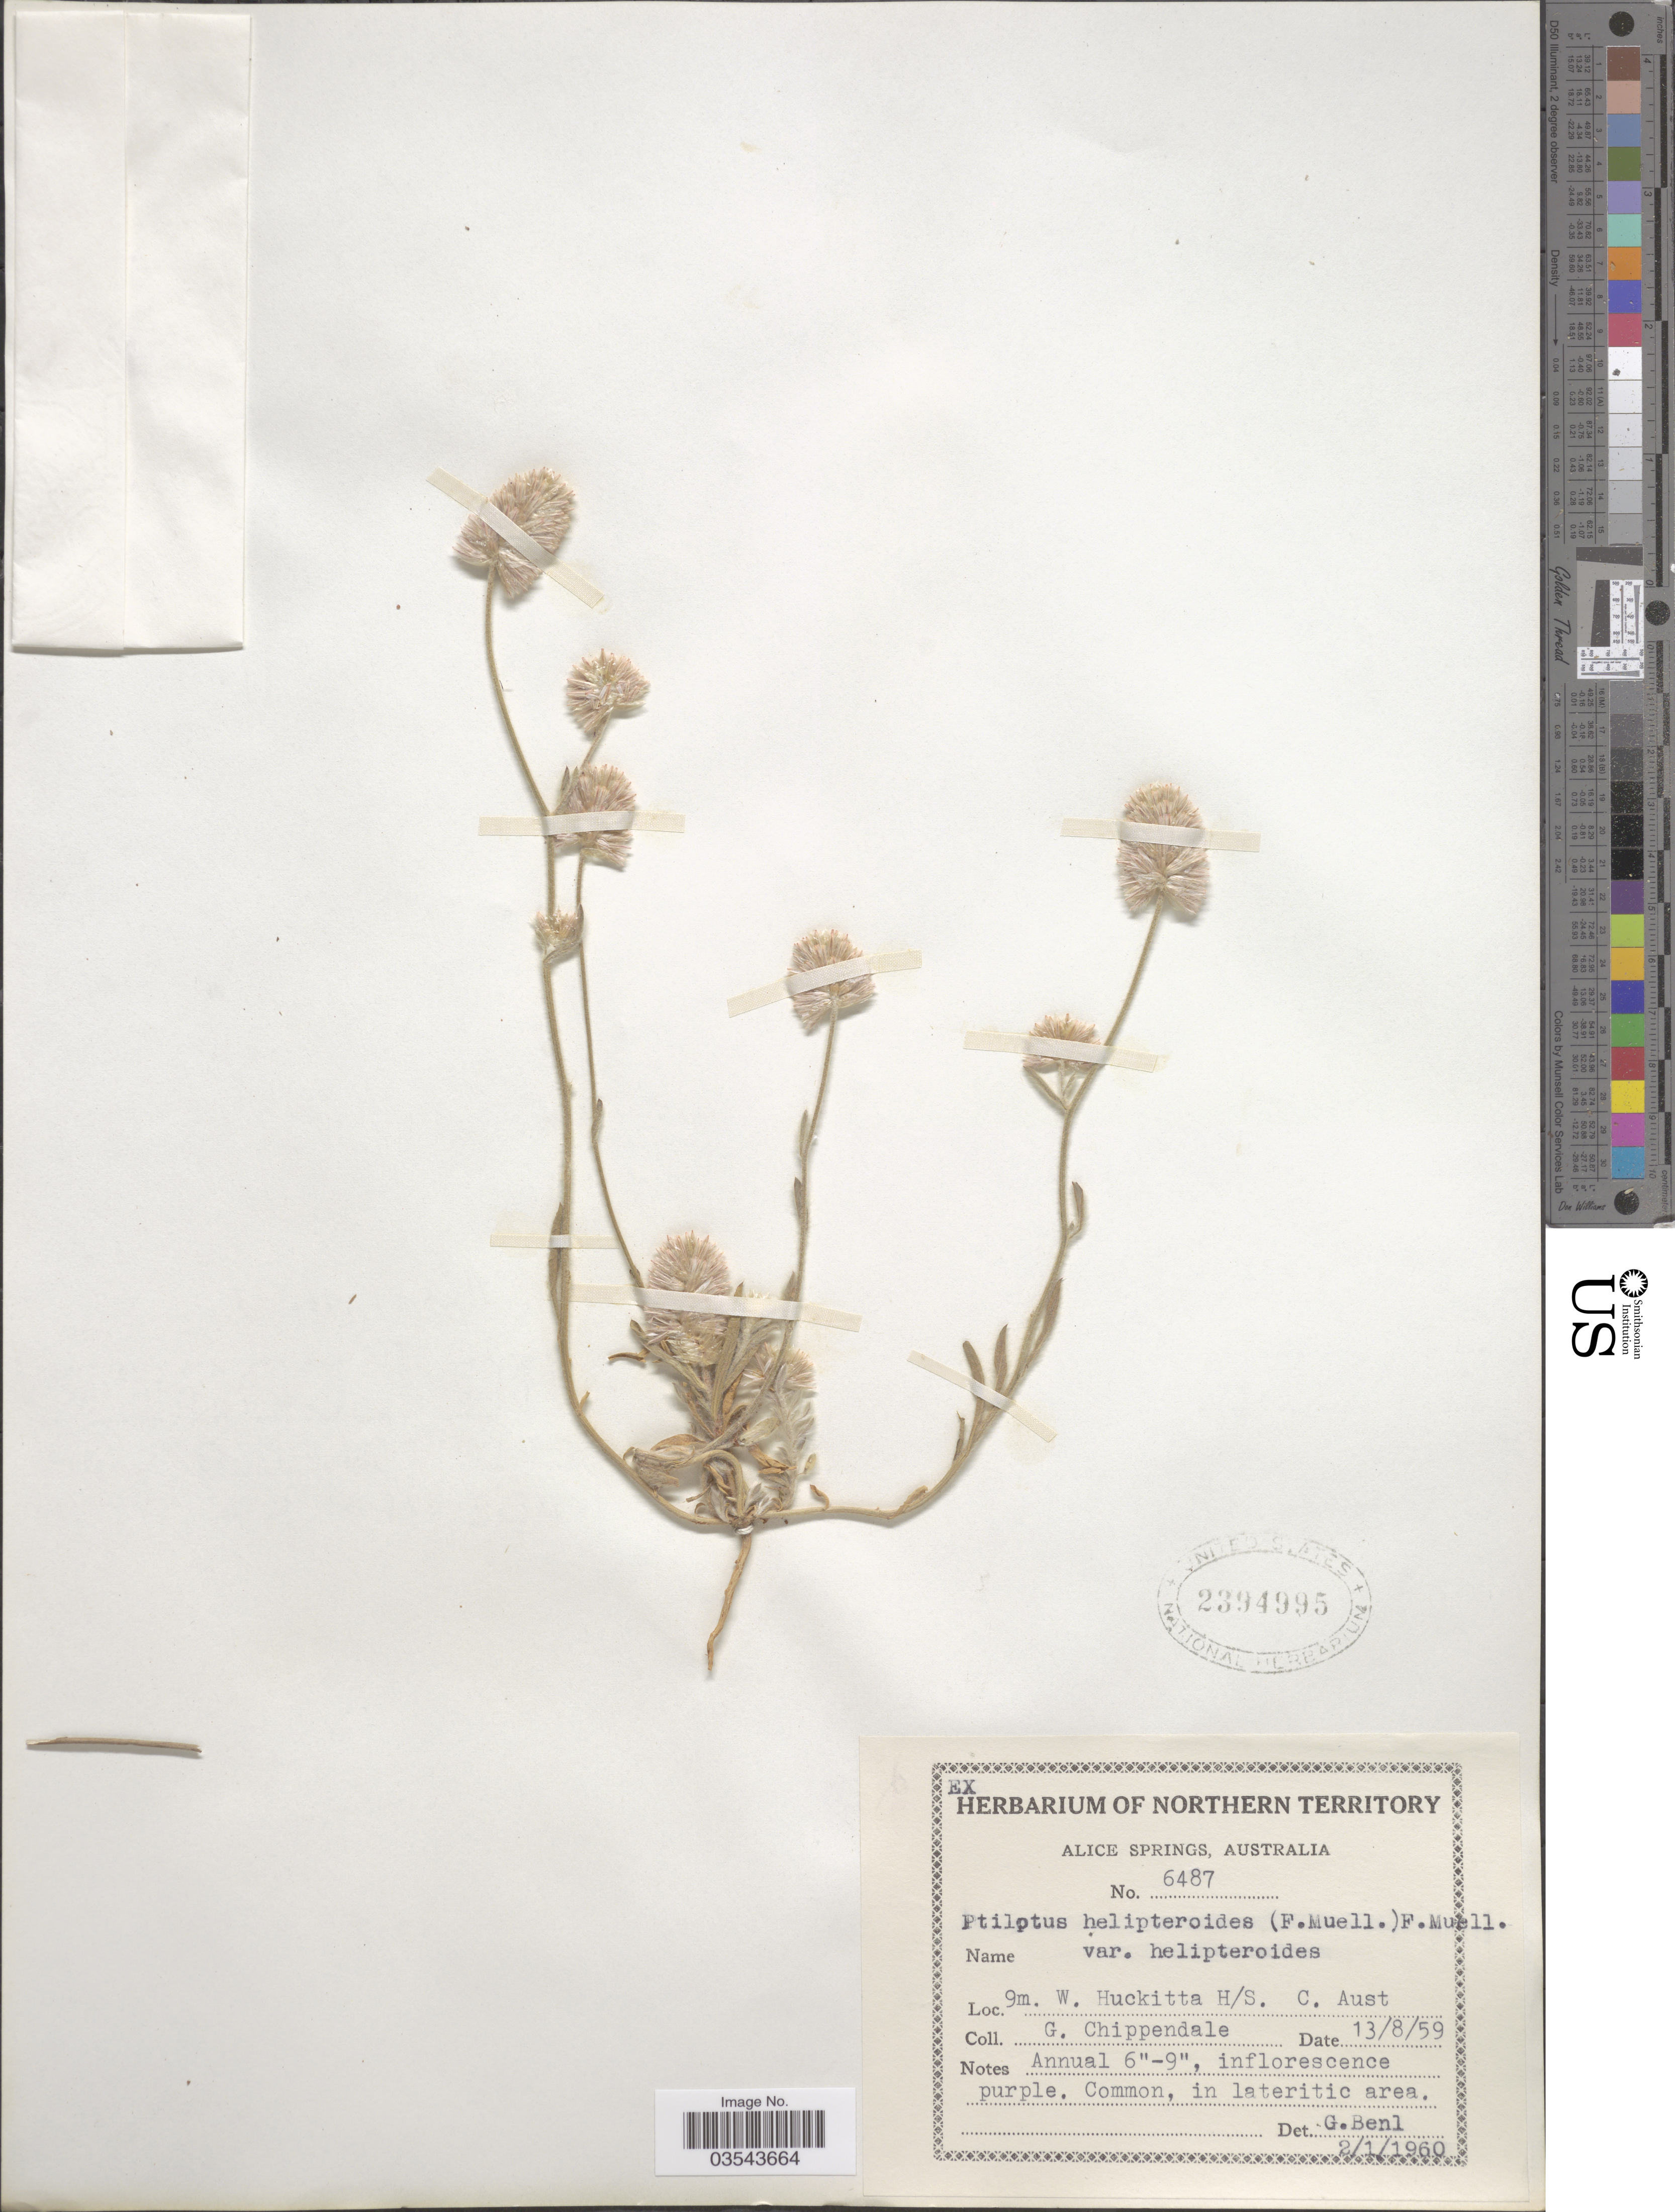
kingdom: Plantae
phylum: Tracheophyta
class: Magnoliopsida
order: Caryophyllales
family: Amaranthaceae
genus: Ptilotus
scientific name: Ptilotus helipteroides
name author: F. Muell.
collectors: G. Chippendale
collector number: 6487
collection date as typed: Transcribed d/m/y: 13/8/59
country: Australia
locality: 9m. W. Huckitta H/S. C. Aust.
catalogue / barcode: US 2394995